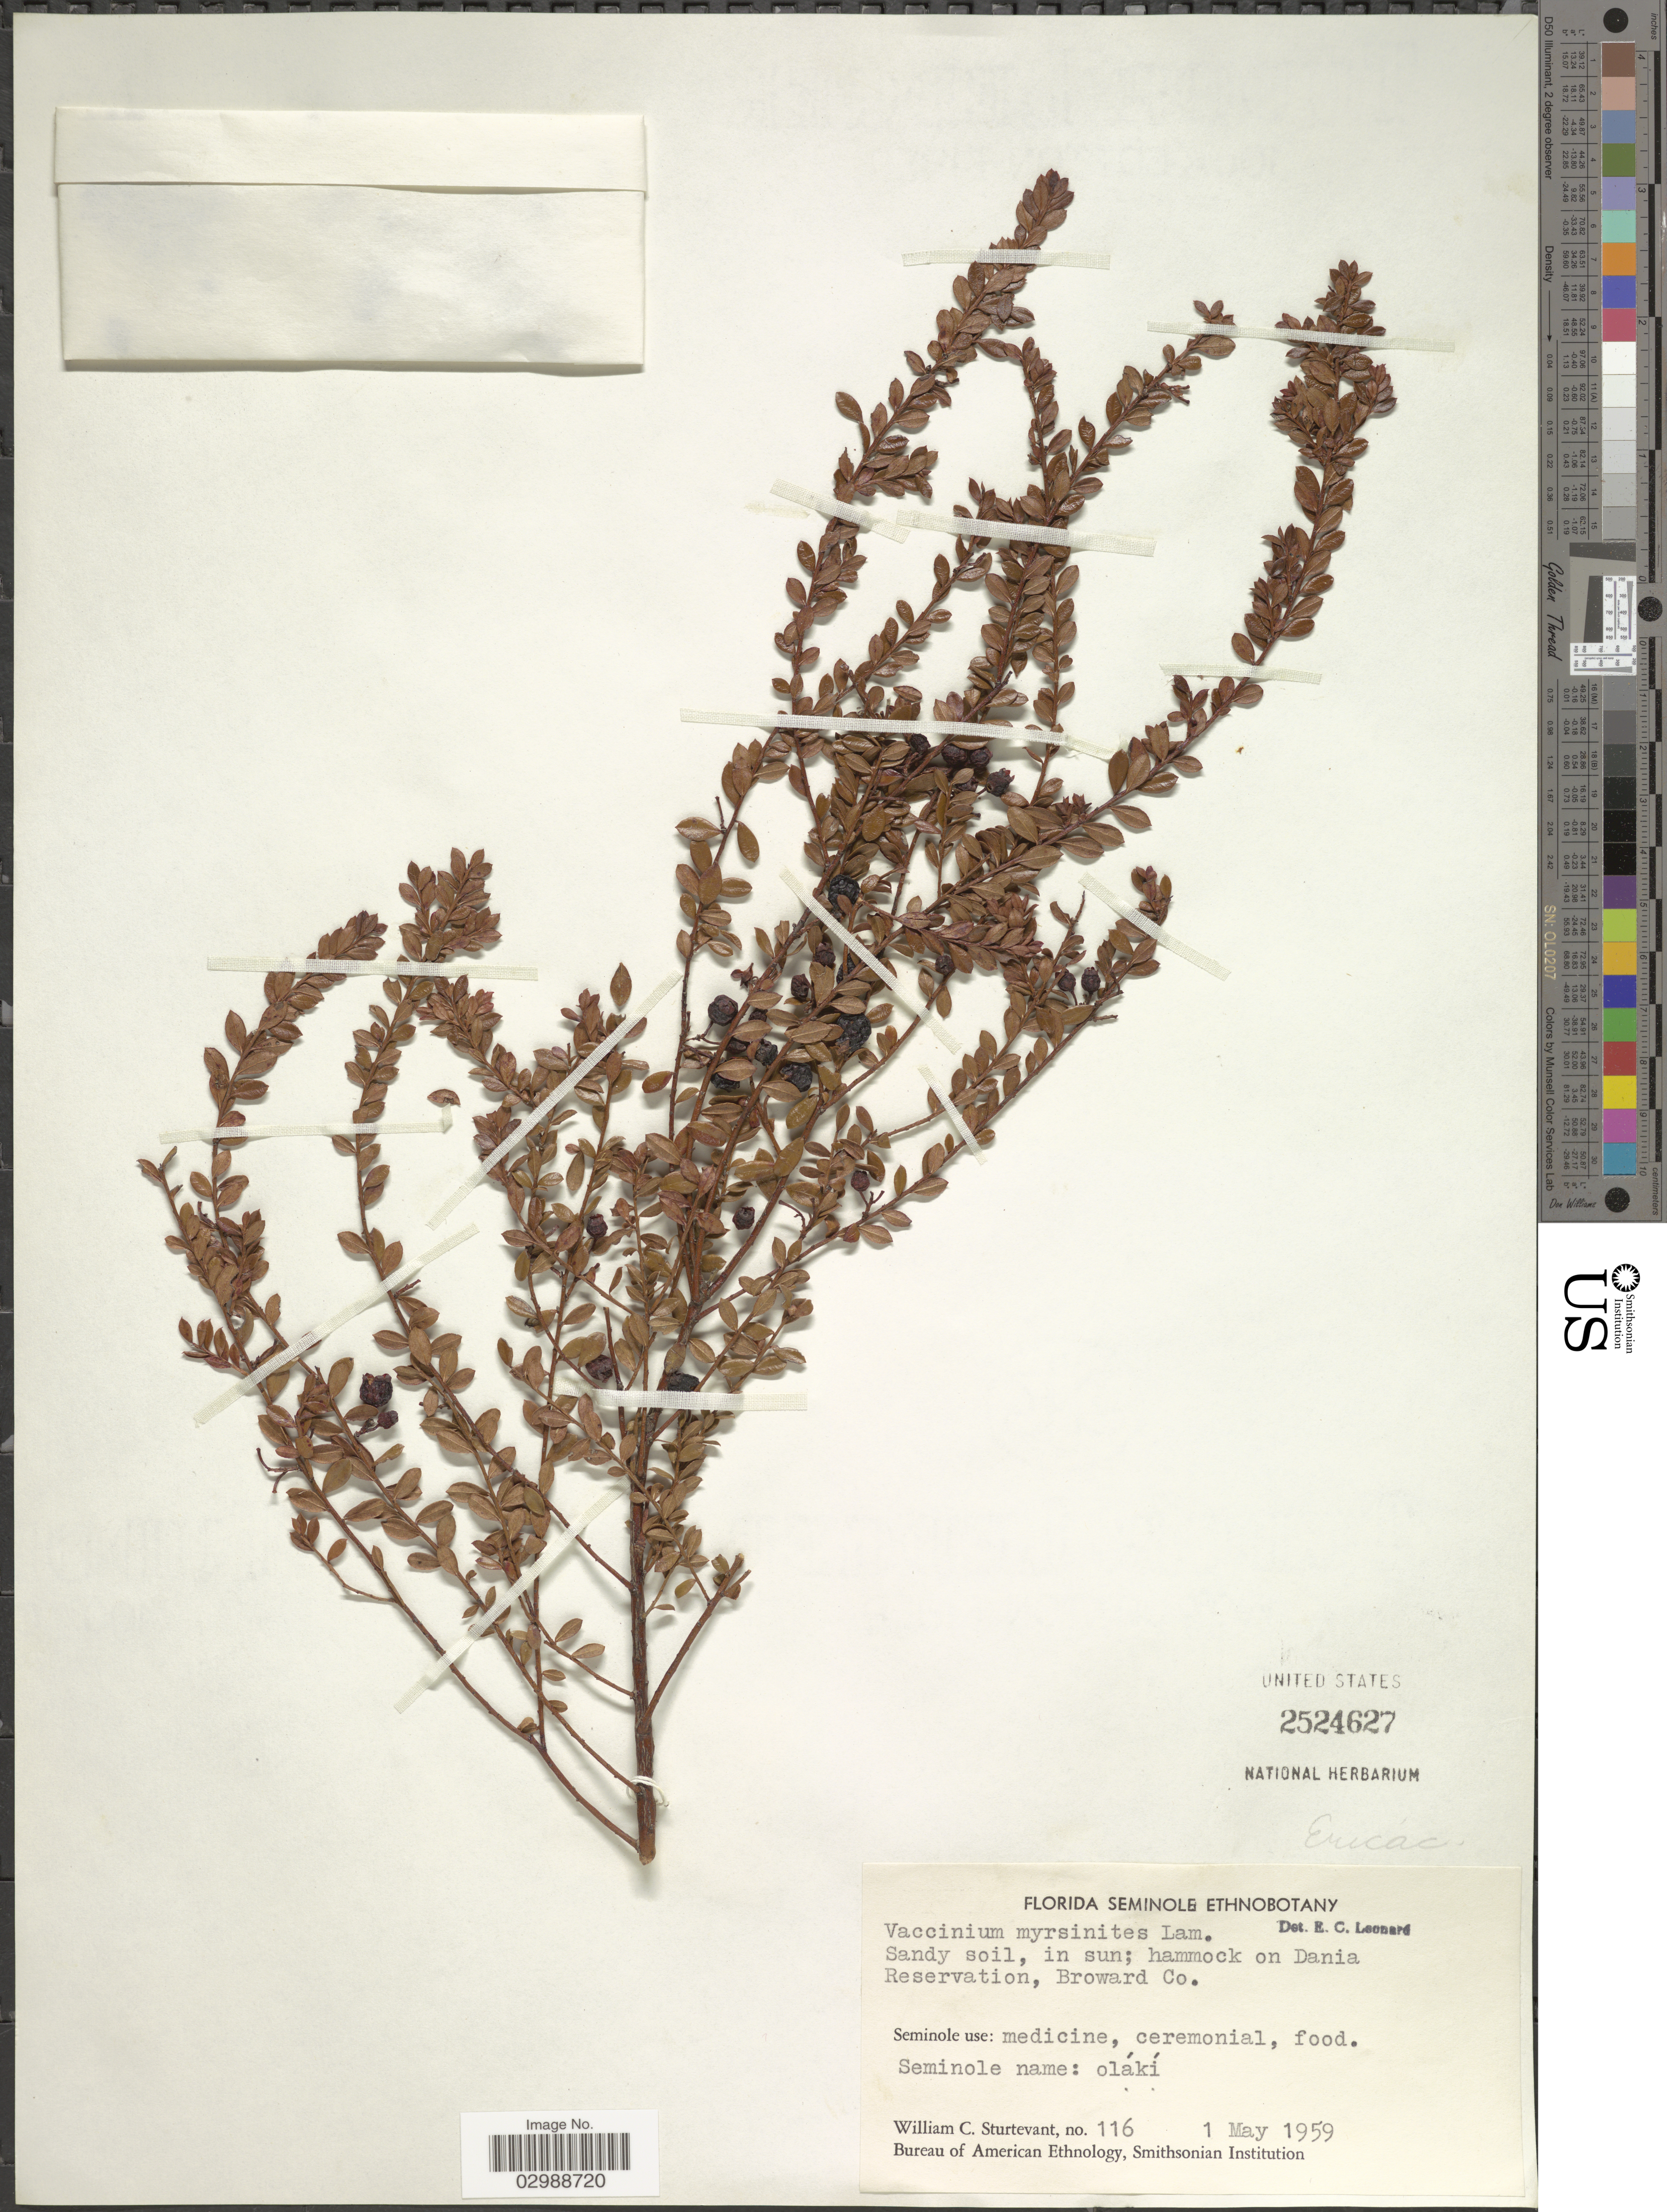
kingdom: Plantae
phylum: Tracheophyta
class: Magnoliopsida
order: Ericales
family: Ericaceae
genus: Vaccinium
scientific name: Vaccinium myrsinites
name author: Lam.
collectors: W. Sturtevant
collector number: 116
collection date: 1959-05-01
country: United States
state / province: Florida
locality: Florida Seminole Ethnobotany [unsure placement] Hammock on Dania Reservation, Broward Co.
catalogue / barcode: US 2524627